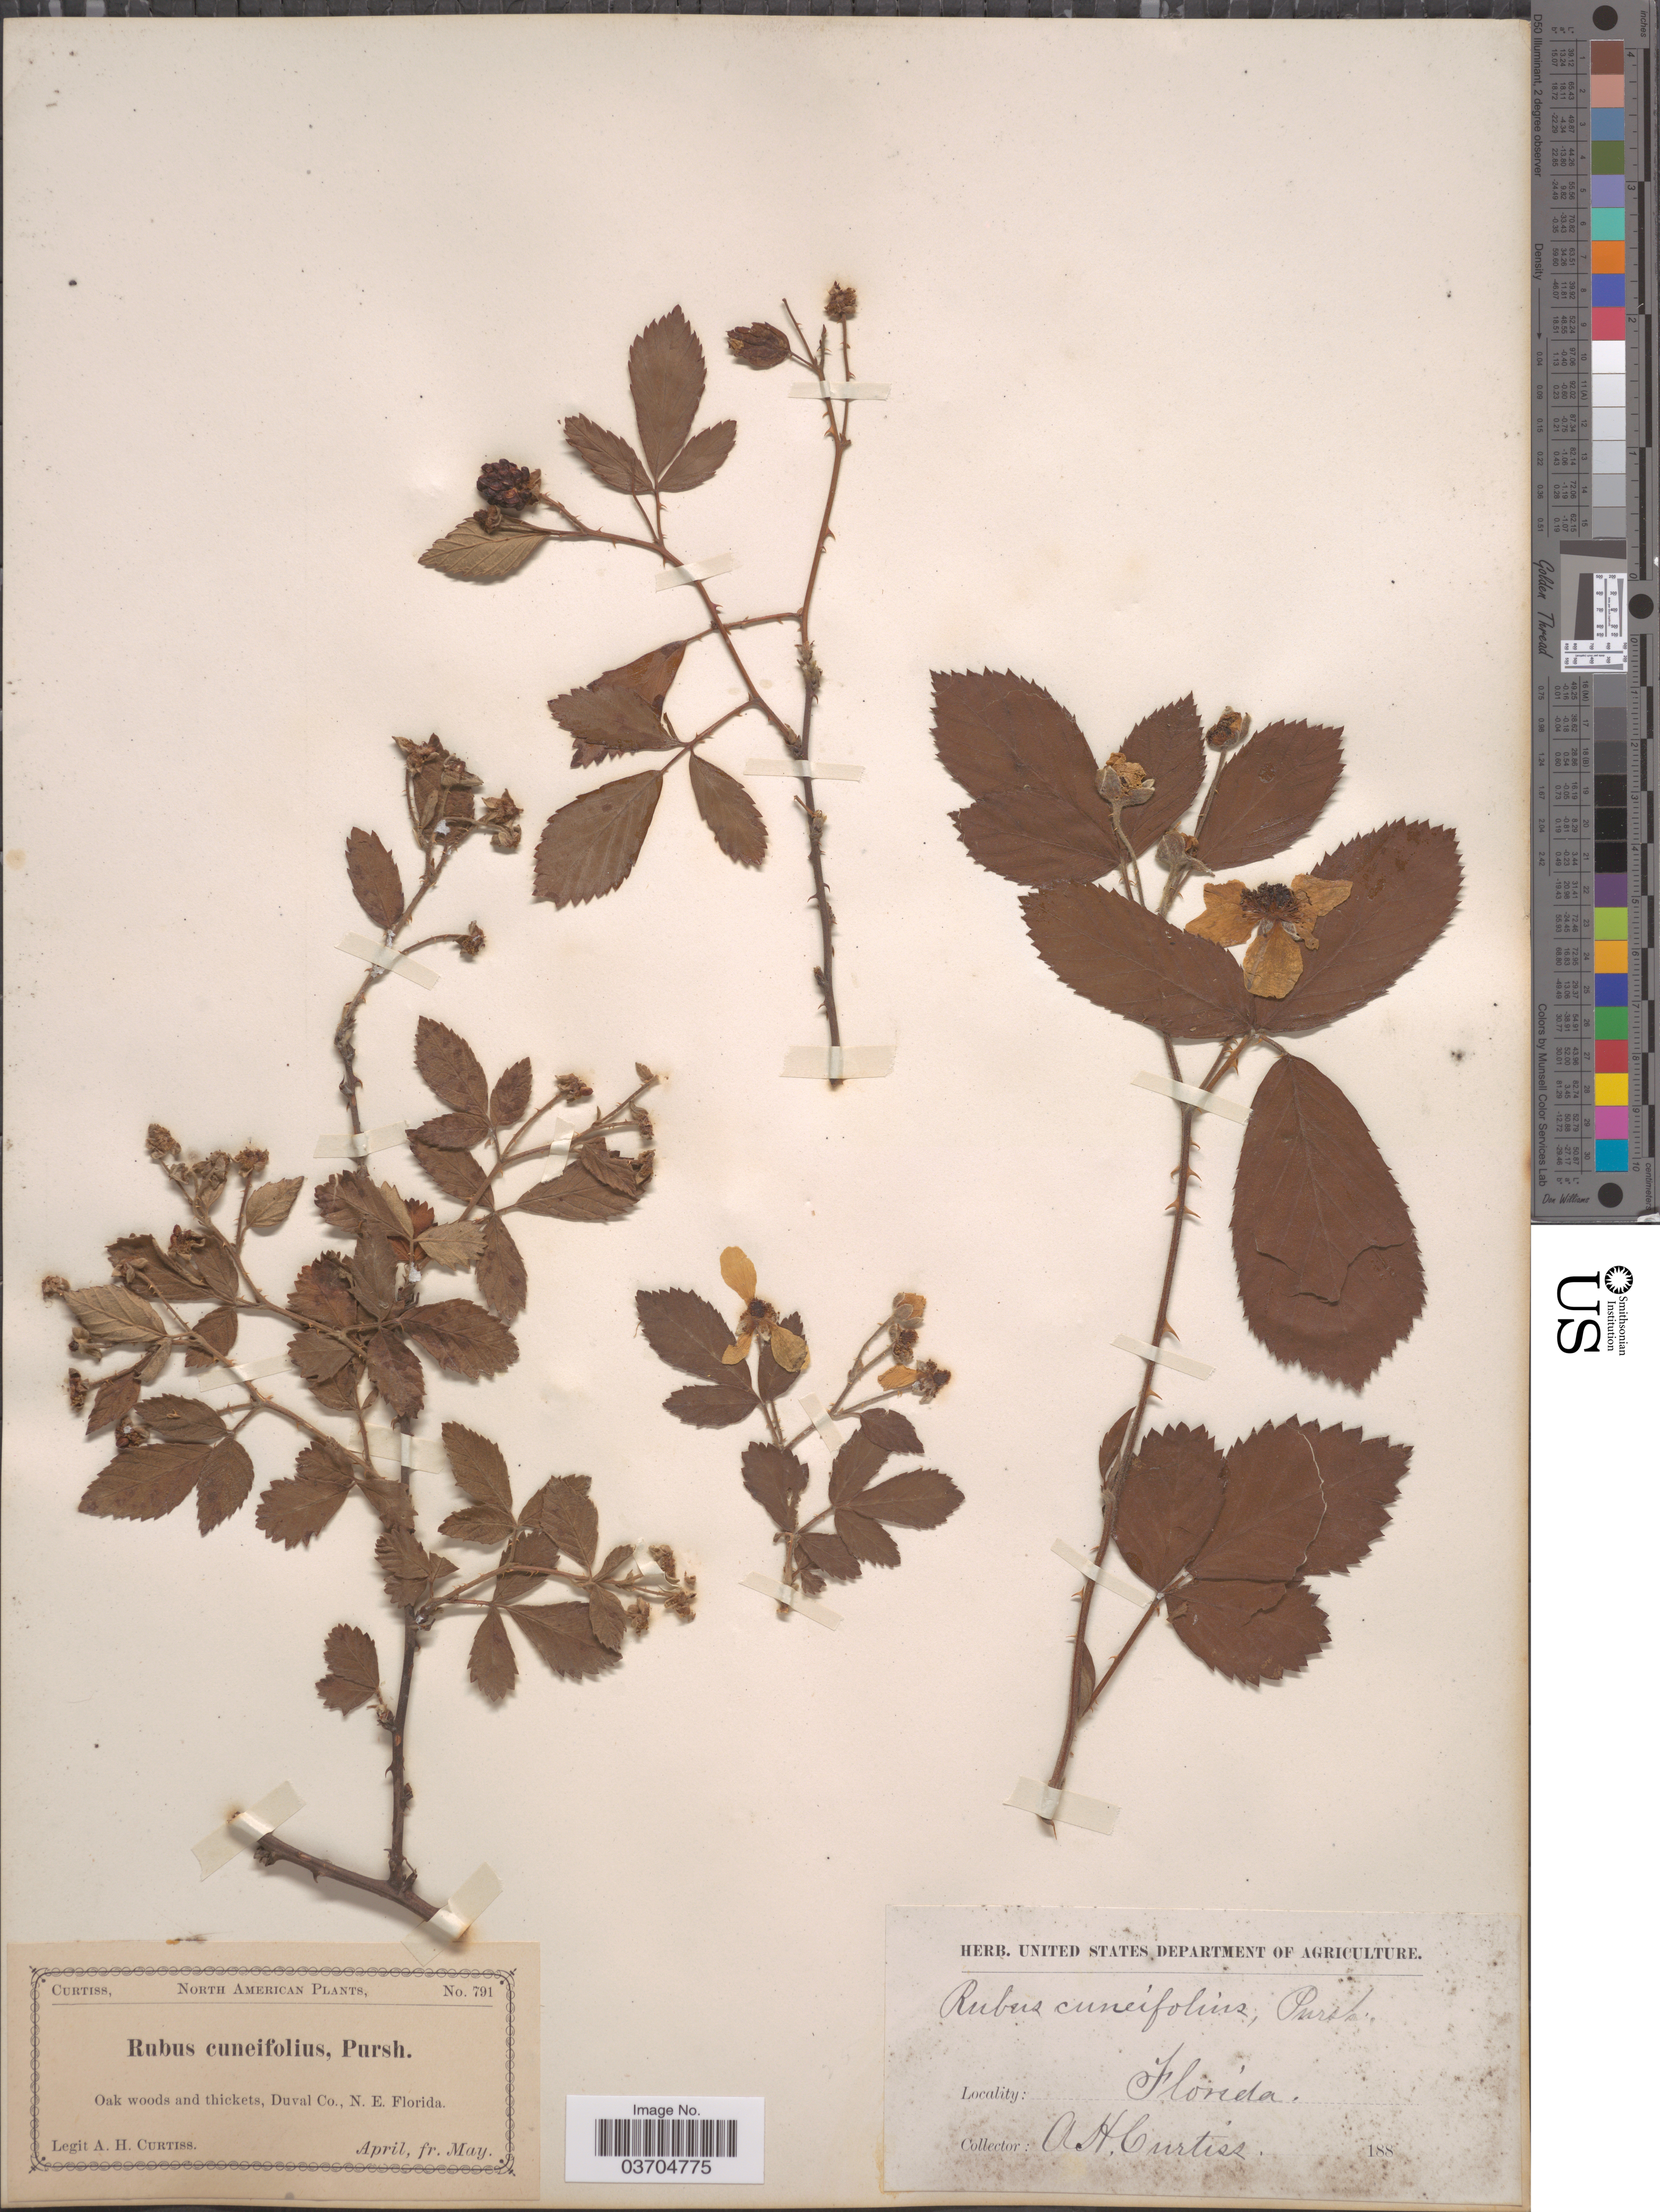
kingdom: Plantae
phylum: Tracheophyta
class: Magnoliopsida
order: Rosales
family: Rosaceae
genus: Rubus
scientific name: Rubus cuneifolius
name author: Pursh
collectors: A. H. Curtiss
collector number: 791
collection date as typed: April, fr. May 188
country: United States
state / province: Florida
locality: Duval Co., N. E. Florida.